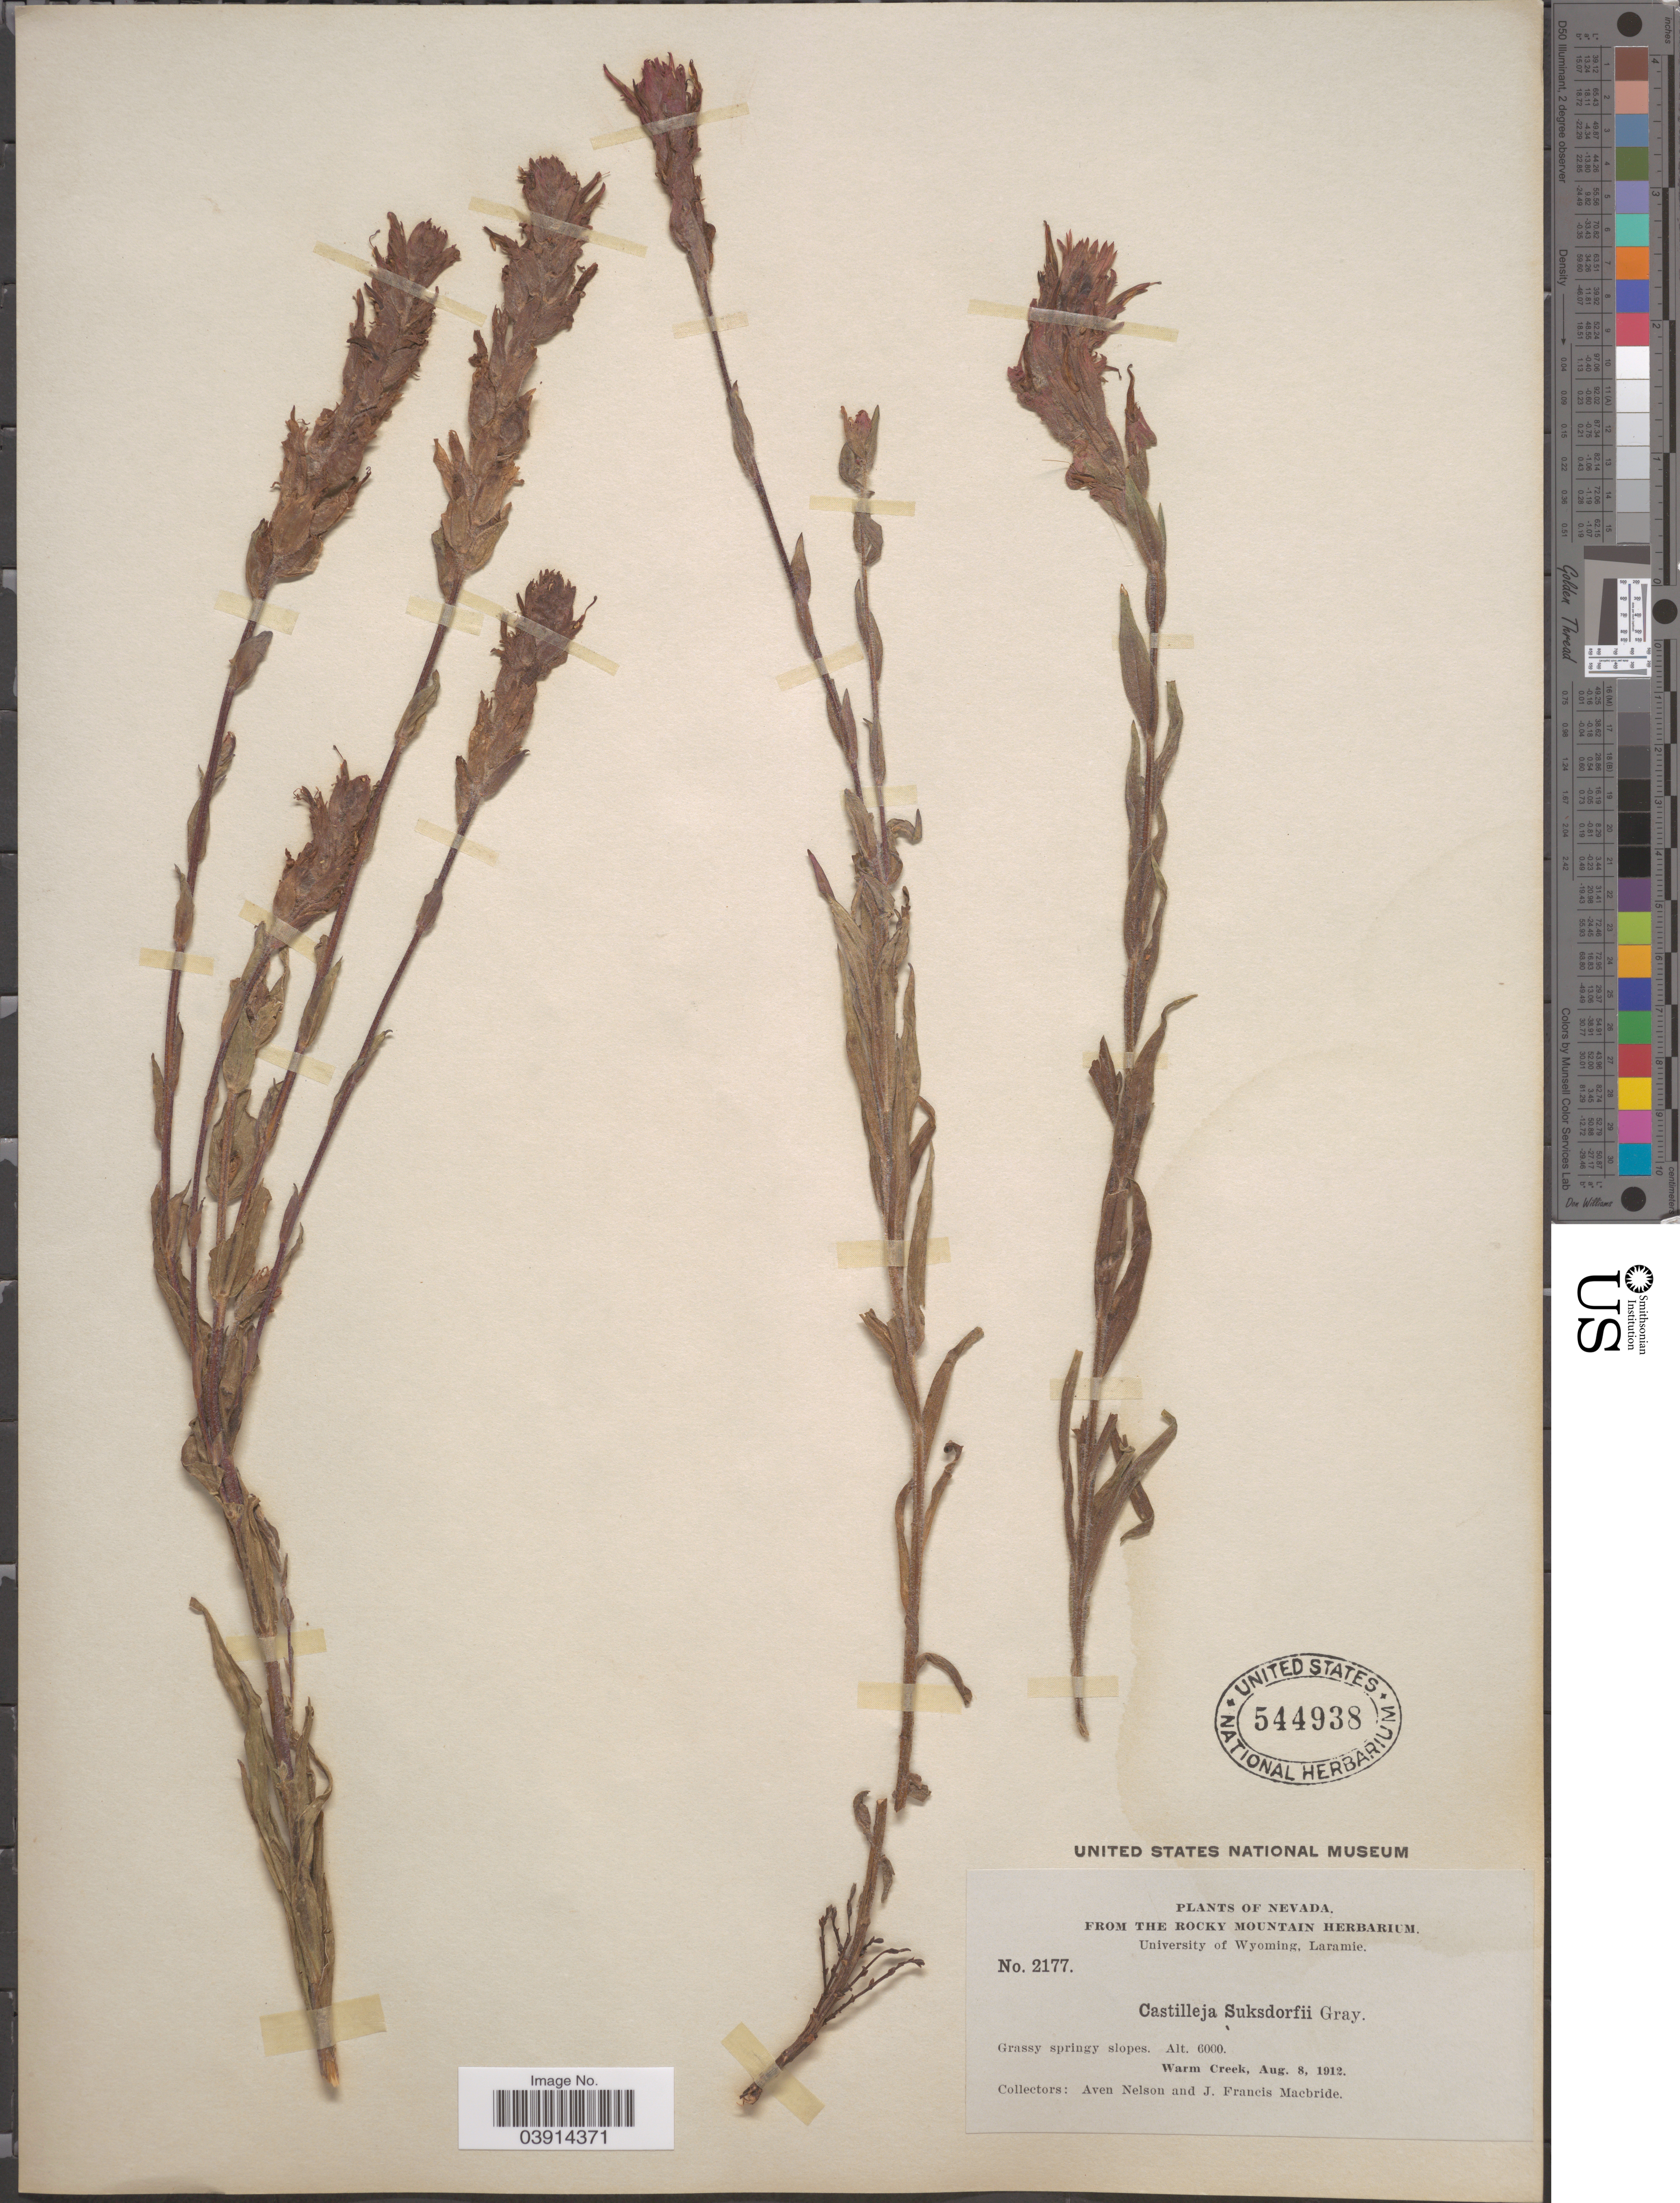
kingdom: Plantae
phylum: Tracheophyta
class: Magnoliopsida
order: Lamiales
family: Orobanchaceae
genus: Castilleja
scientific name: Castilleja suksdorfii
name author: A. Gray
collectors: A. Nelson & J. F. Macbride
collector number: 2177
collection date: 1912-08-08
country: United States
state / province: Nevada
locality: Warm Creek.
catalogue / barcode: US 544938